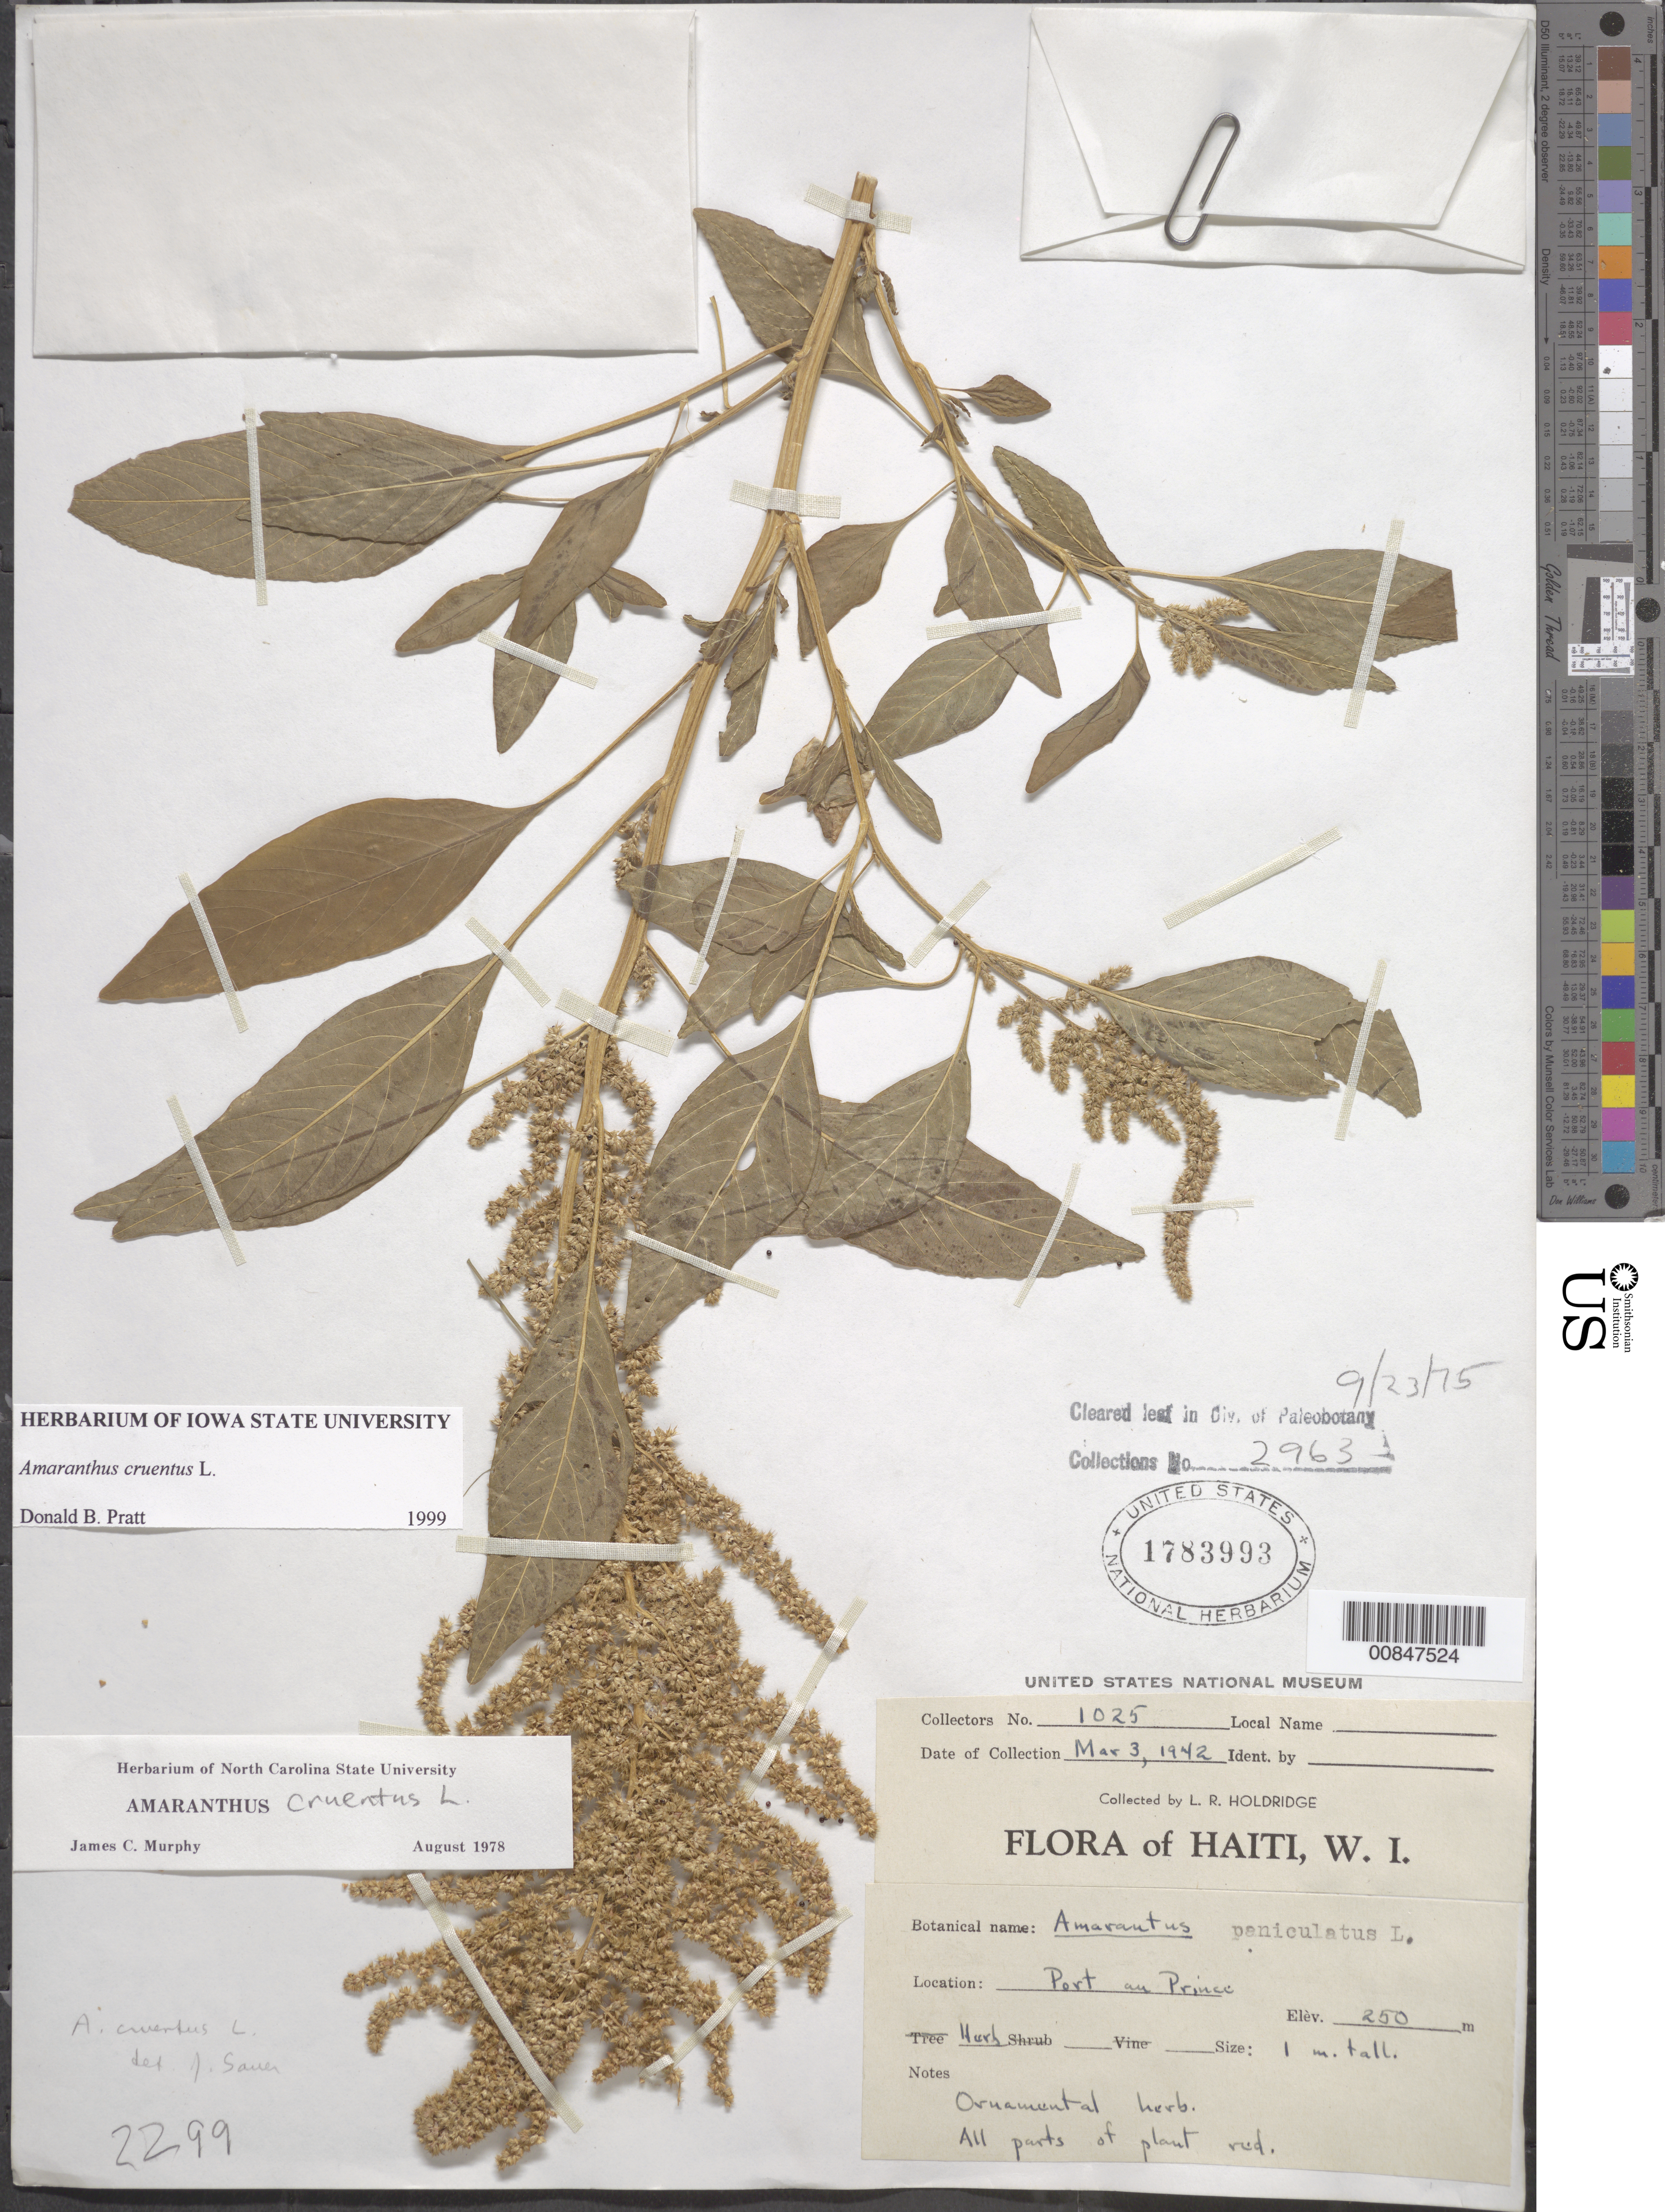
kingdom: Plantae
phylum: Tracheophyta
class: Magnoliopsida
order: Caryophyllales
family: Amaranthaceae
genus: Amaranthus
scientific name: Amaranthus cruentus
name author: L.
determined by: Pratt, D. B.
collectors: L. Holdridge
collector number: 1025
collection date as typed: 03 Mar 1942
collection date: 1942-03-03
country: Haiti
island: Hispaniola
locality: Port au Prince.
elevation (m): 250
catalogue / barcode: US 1783993